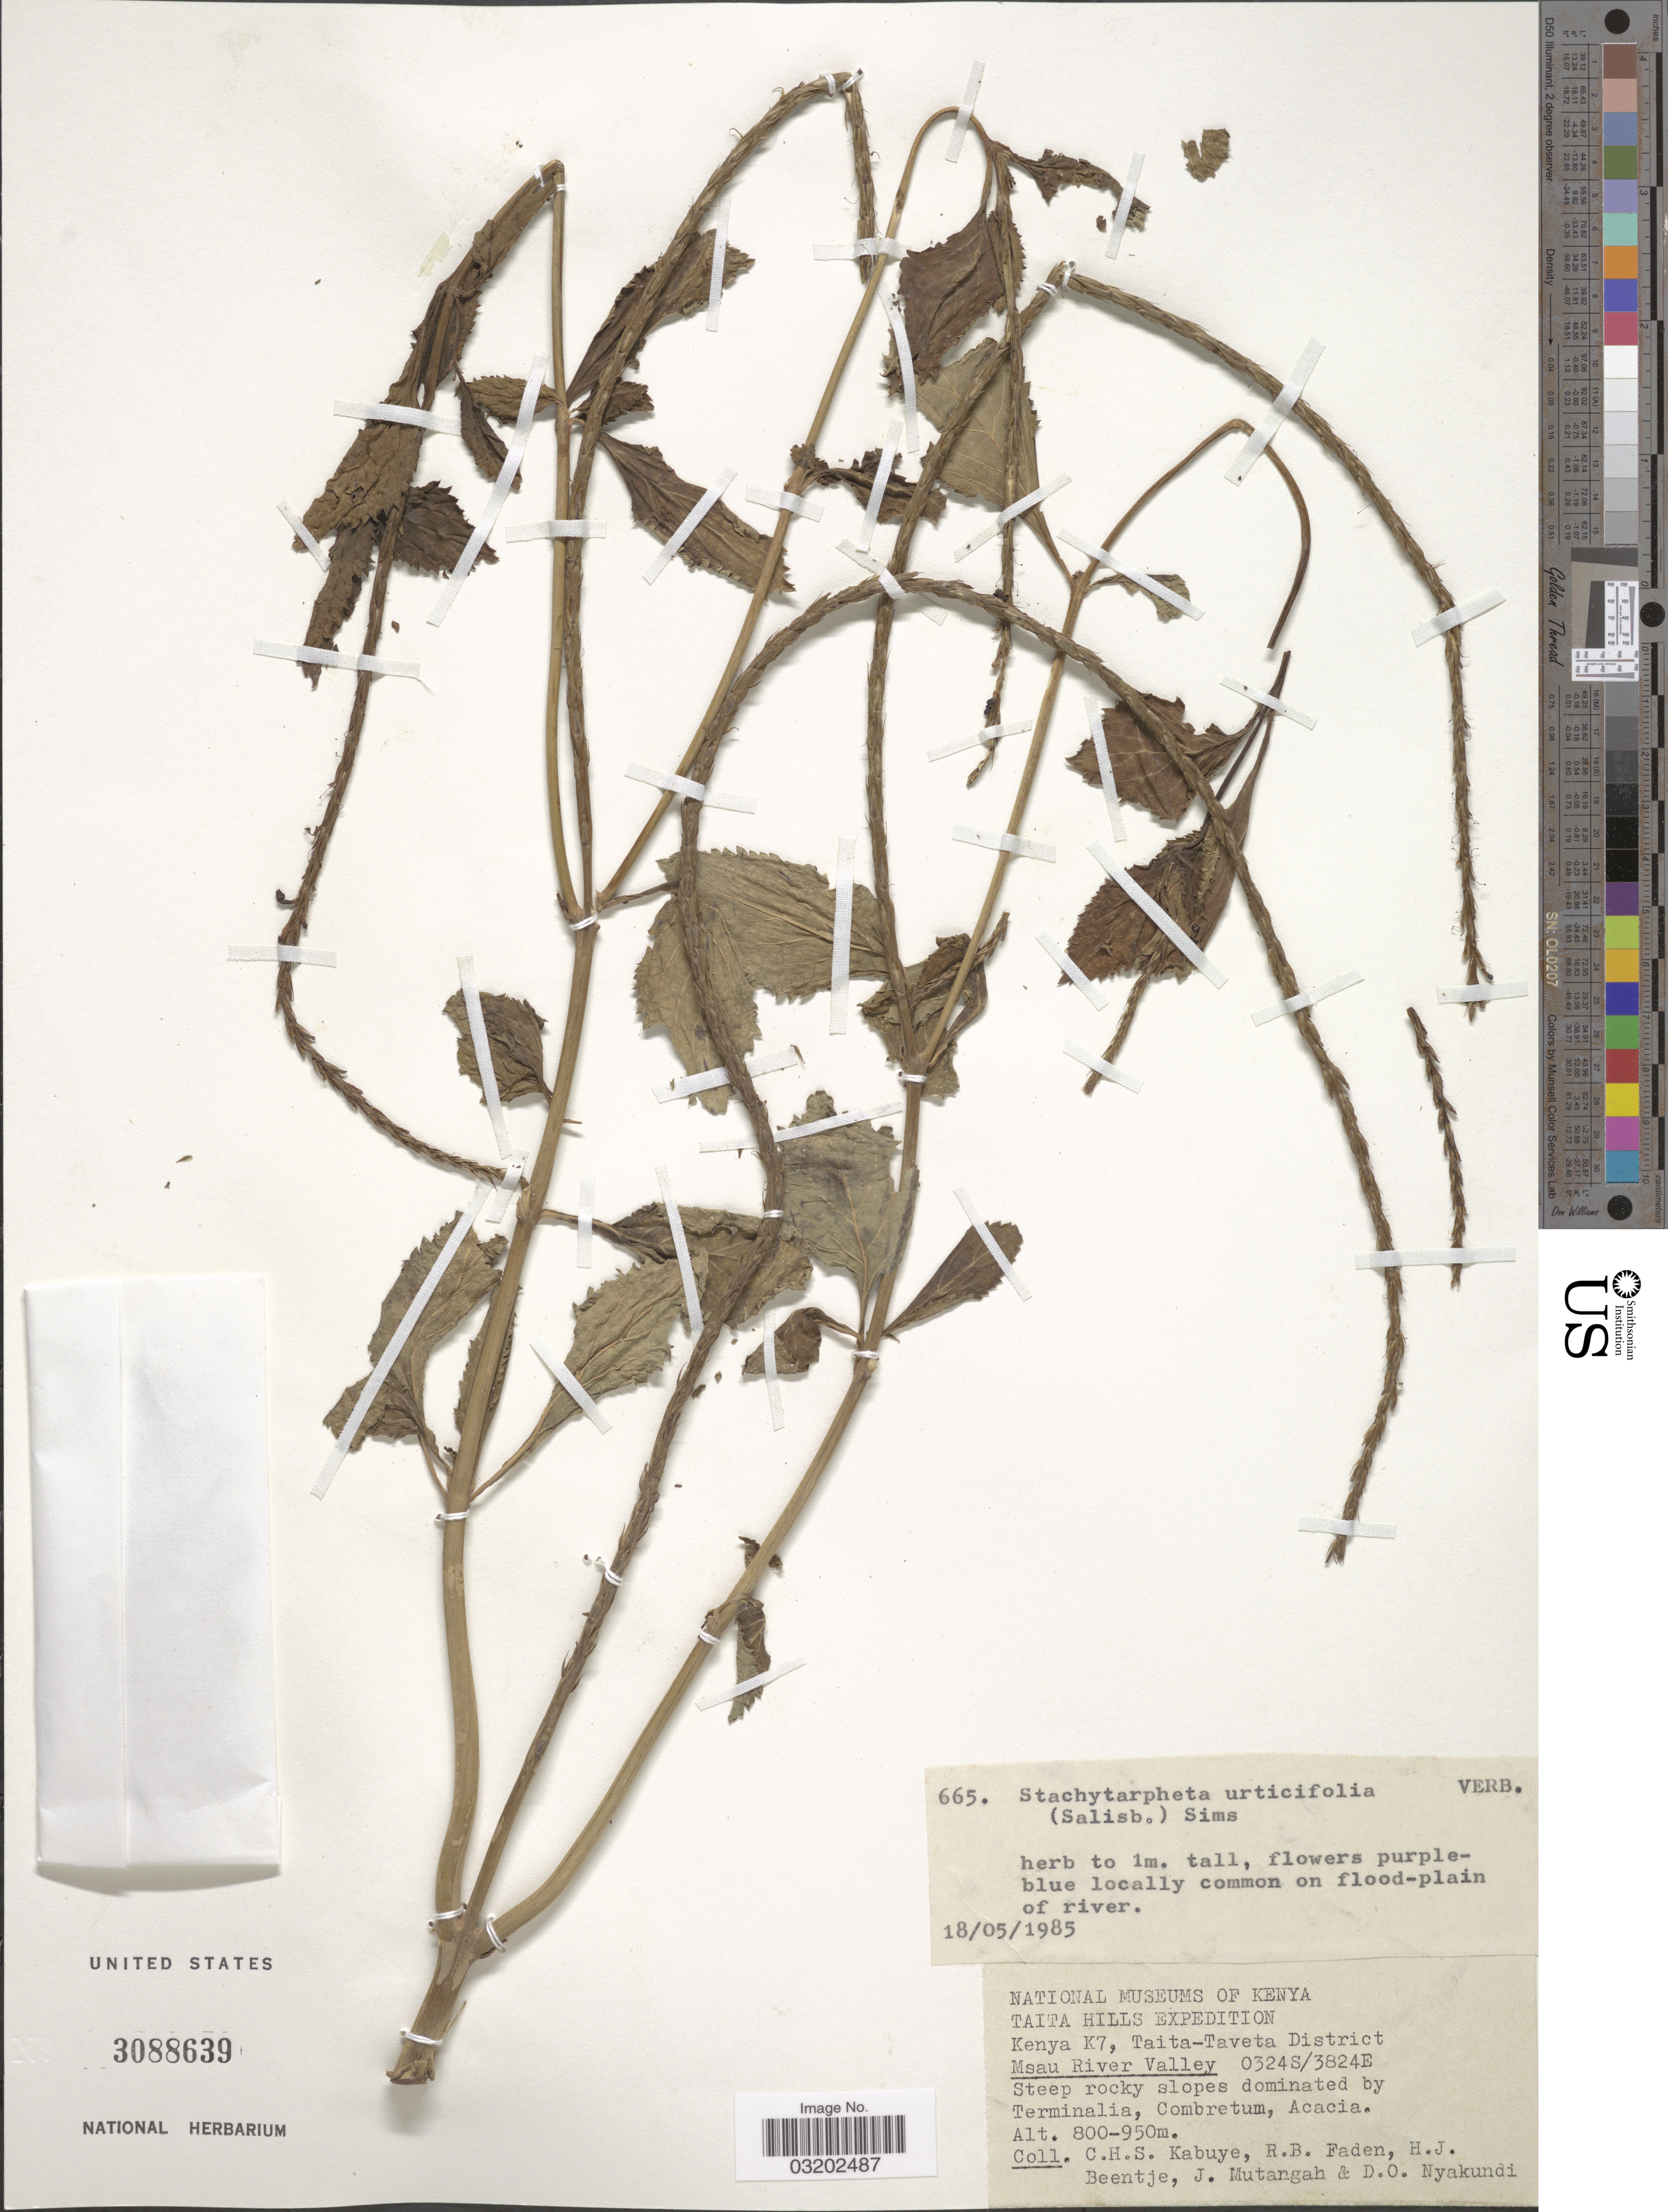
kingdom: Plantae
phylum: Tracheophyta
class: Magnoliopsida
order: Lamiales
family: Verbenaceae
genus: Stachytarpheta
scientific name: Stachytarpheta urticifolia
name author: Sims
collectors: C. Kabuye, R. B. Faden, H. J. Beentje, J. Mutangah & D. Nyakundi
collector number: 665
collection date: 1985-05-18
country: Kenya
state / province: Taita Taveta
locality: Taita Hills, K7, Taita-Taveta District, Msau River Valley.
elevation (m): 800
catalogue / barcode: US 3088639